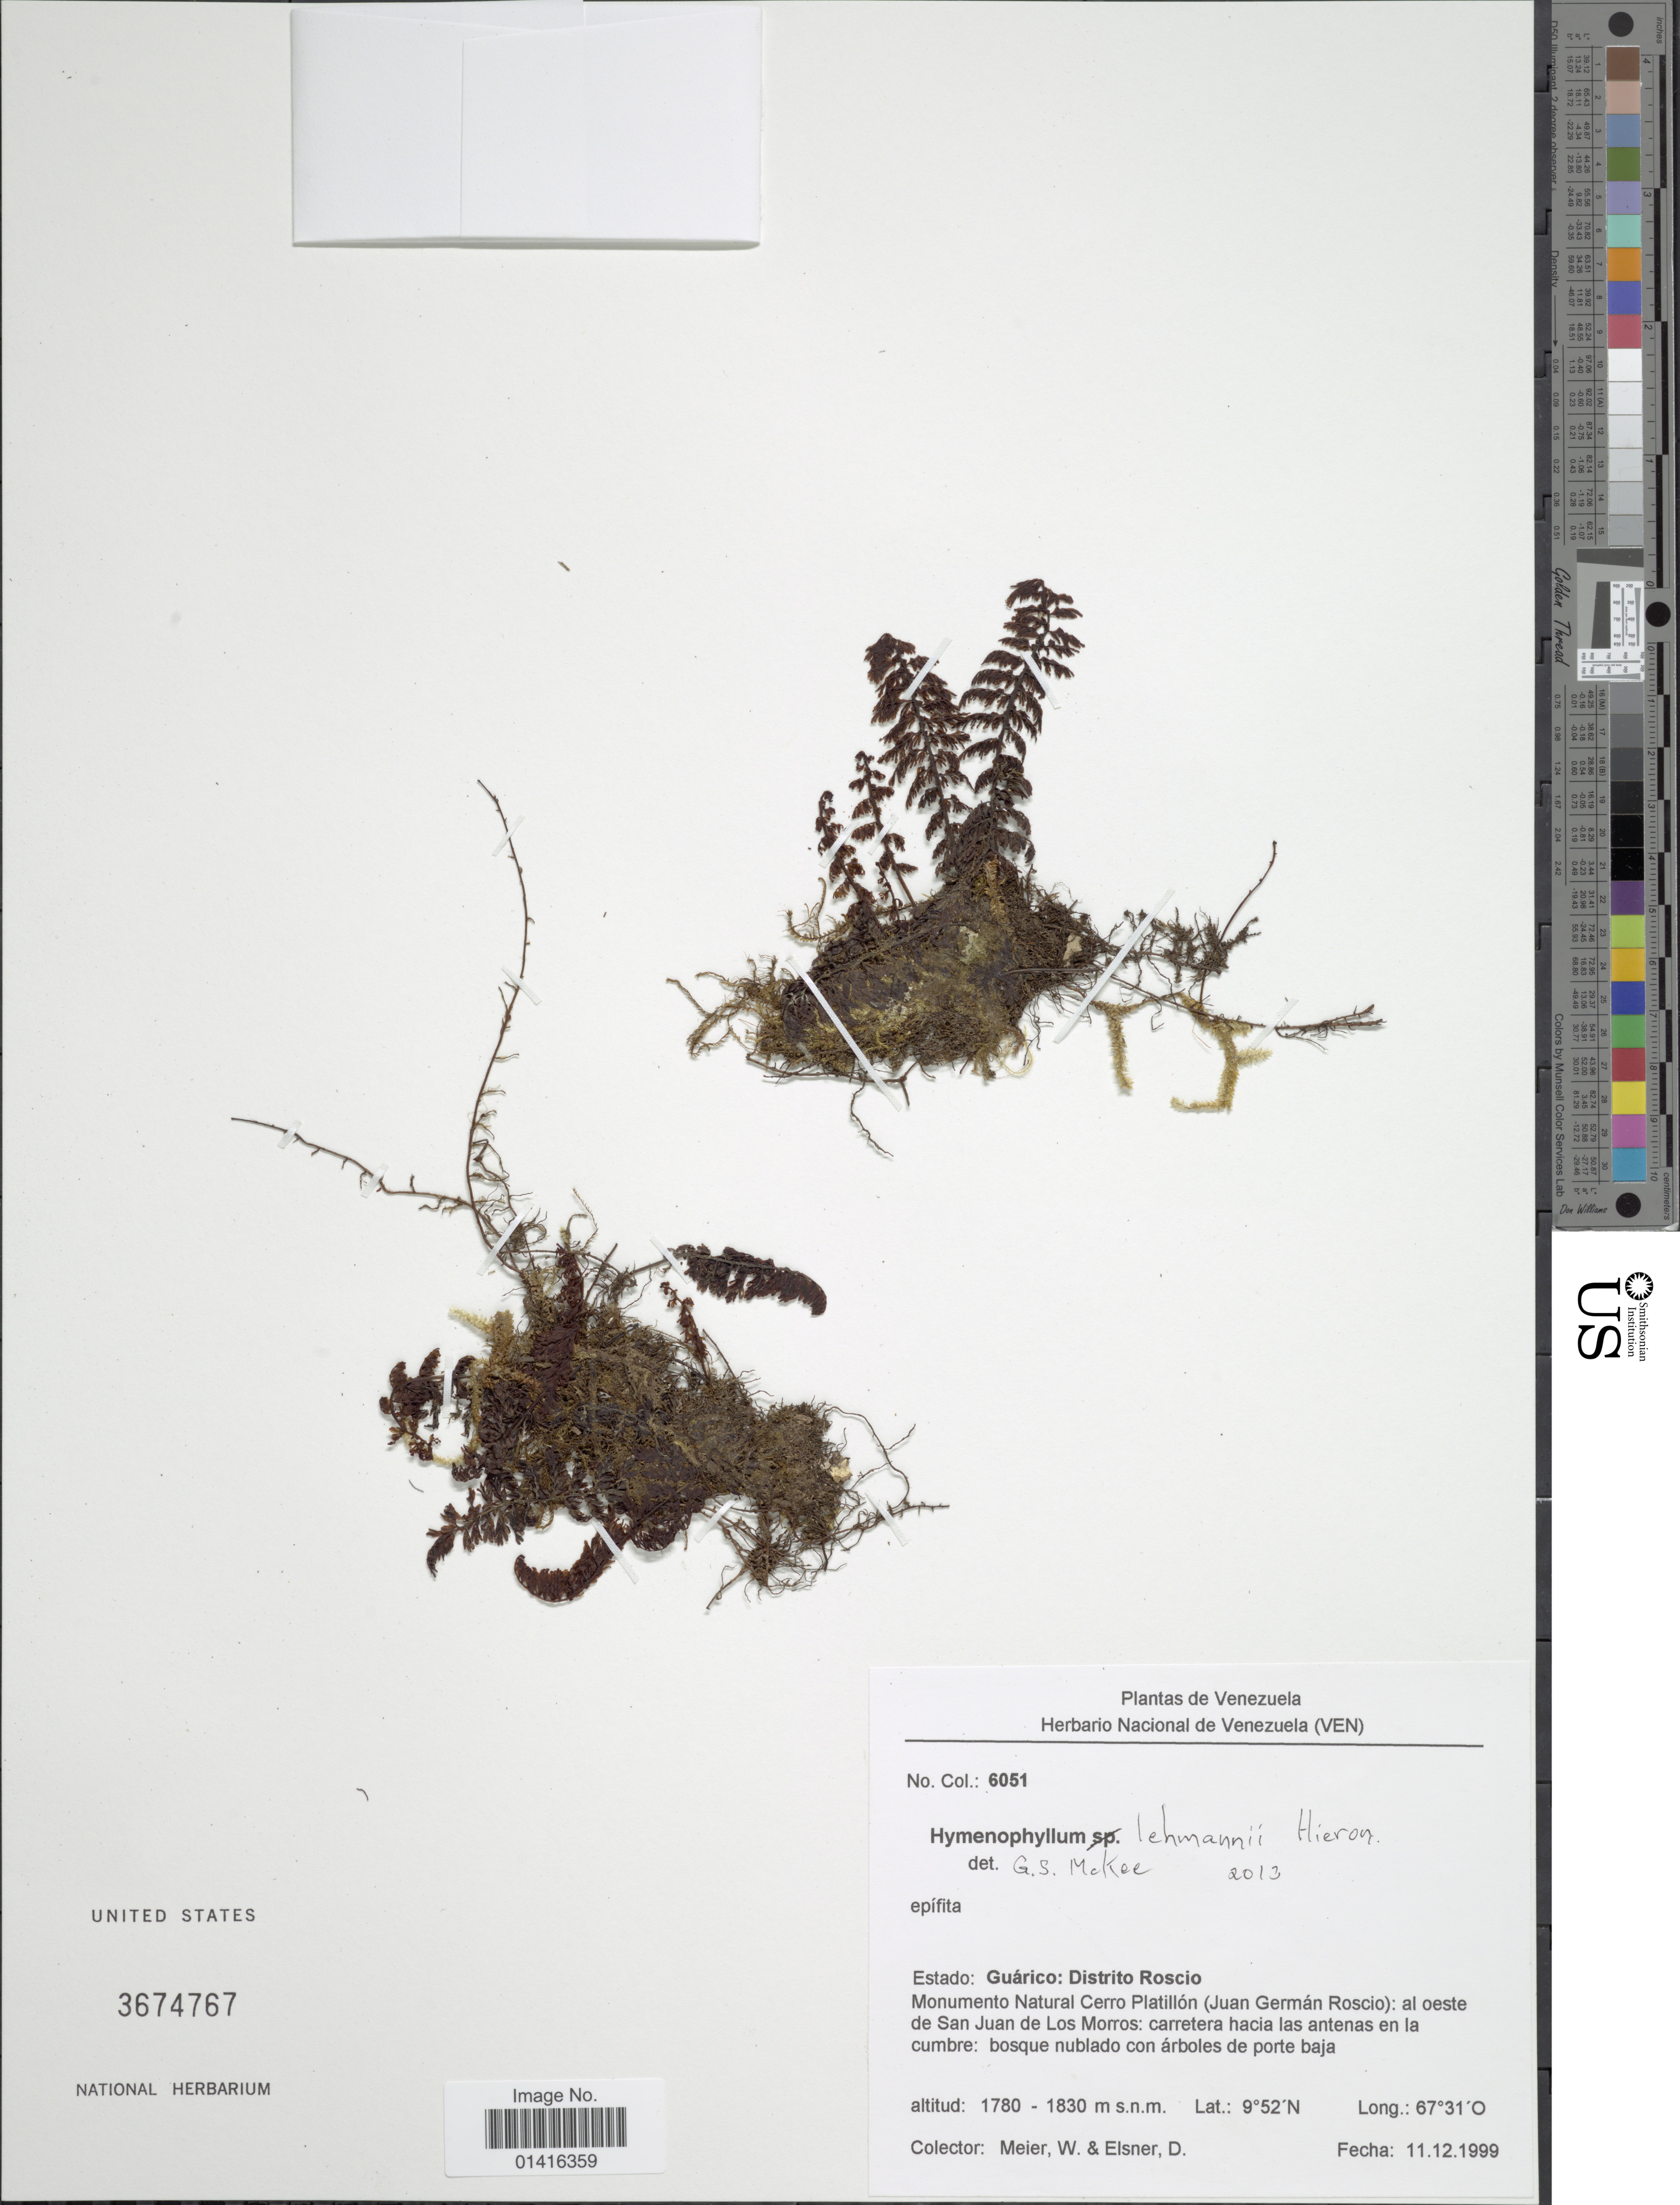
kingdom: Plantae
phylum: Tracheophyta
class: Polypodiopsida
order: Hymenophyllales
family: Hymenophyllaceae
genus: Hymenophyllum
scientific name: Hymenophyllum lehmannii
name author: Hieron.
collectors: W. Meier & D. Elsner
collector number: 6051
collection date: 1999-12-11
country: Venezuela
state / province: Guárico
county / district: Juan Germán Roscio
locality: Monumento Natural Cerro Platillón (Juan Germán Roscio): al oeste de San Juan de Morros.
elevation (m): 1780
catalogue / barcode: US 3674767